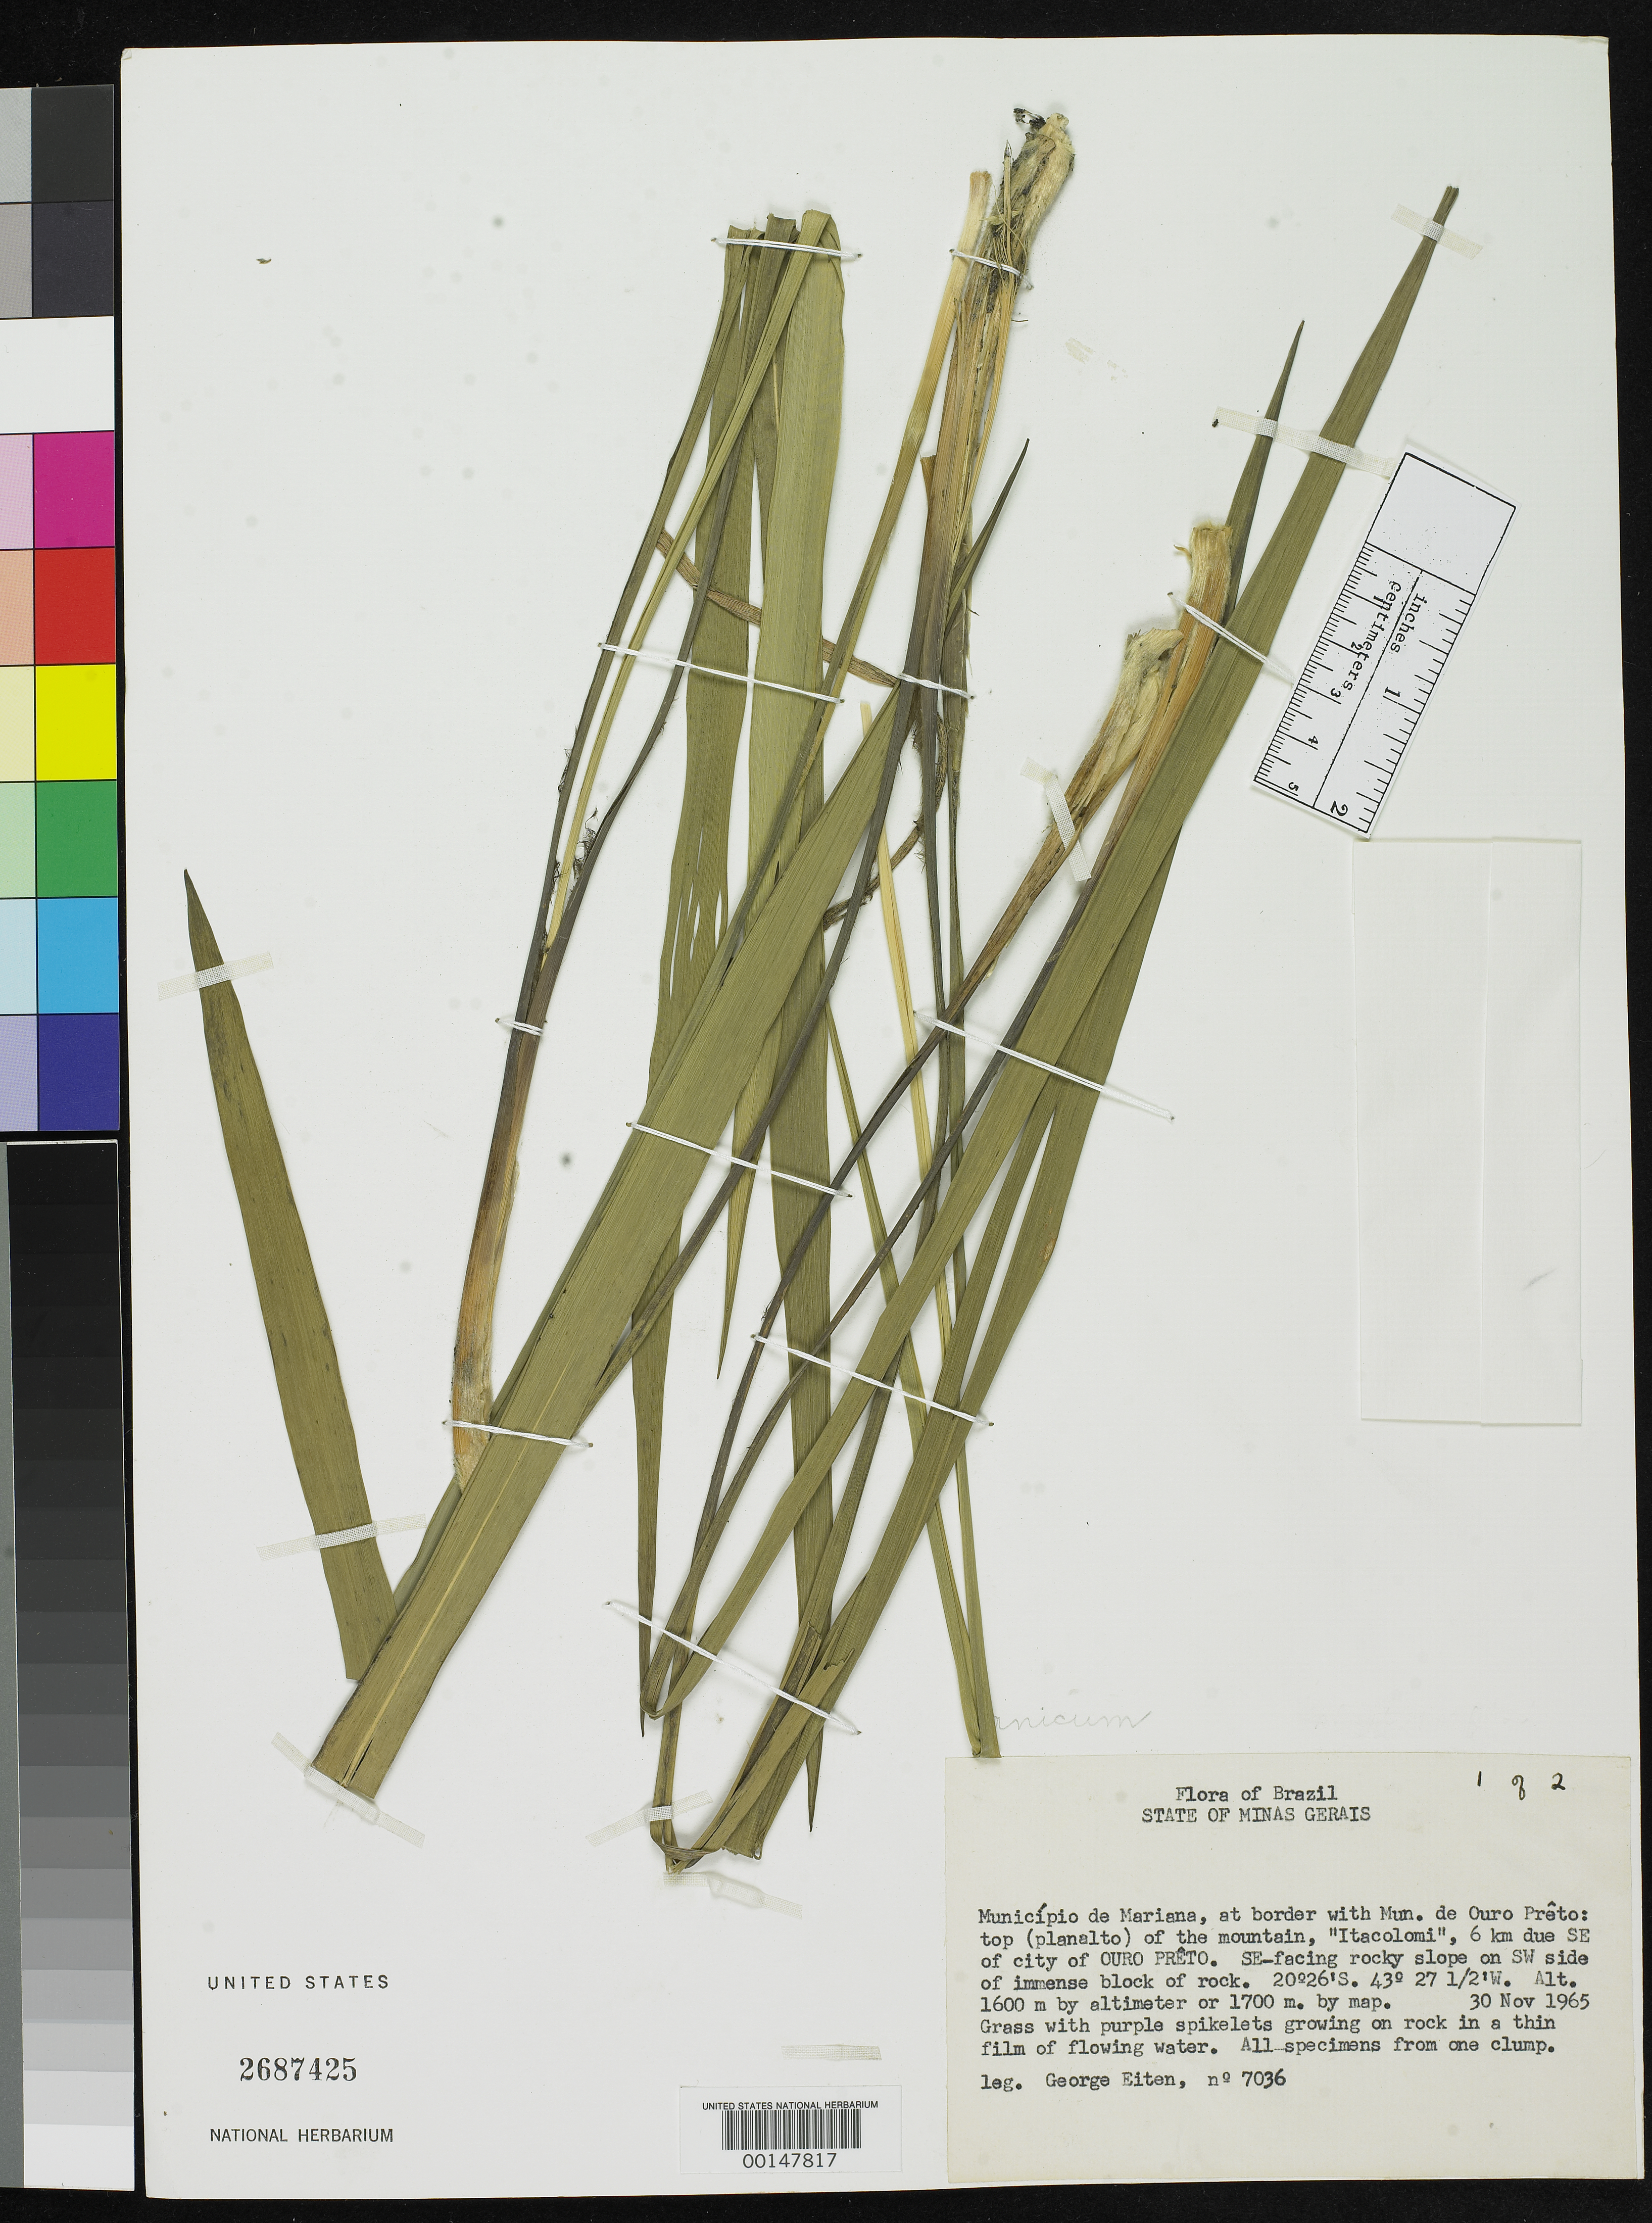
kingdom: Plantae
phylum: Tracheophyta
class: Liliopsida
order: Poales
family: Poaceae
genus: Panicum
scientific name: Panicum eitenii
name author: Renvoize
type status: Isotype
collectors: G. Eiten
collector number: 7036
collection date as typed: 30 Nov 1965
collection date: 1965-11-30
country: Brazil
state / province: Minas Gerais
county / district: Mariana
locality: Itacolomi, SE of Ouro Preto.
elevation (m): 1700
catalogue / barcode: US 2687425